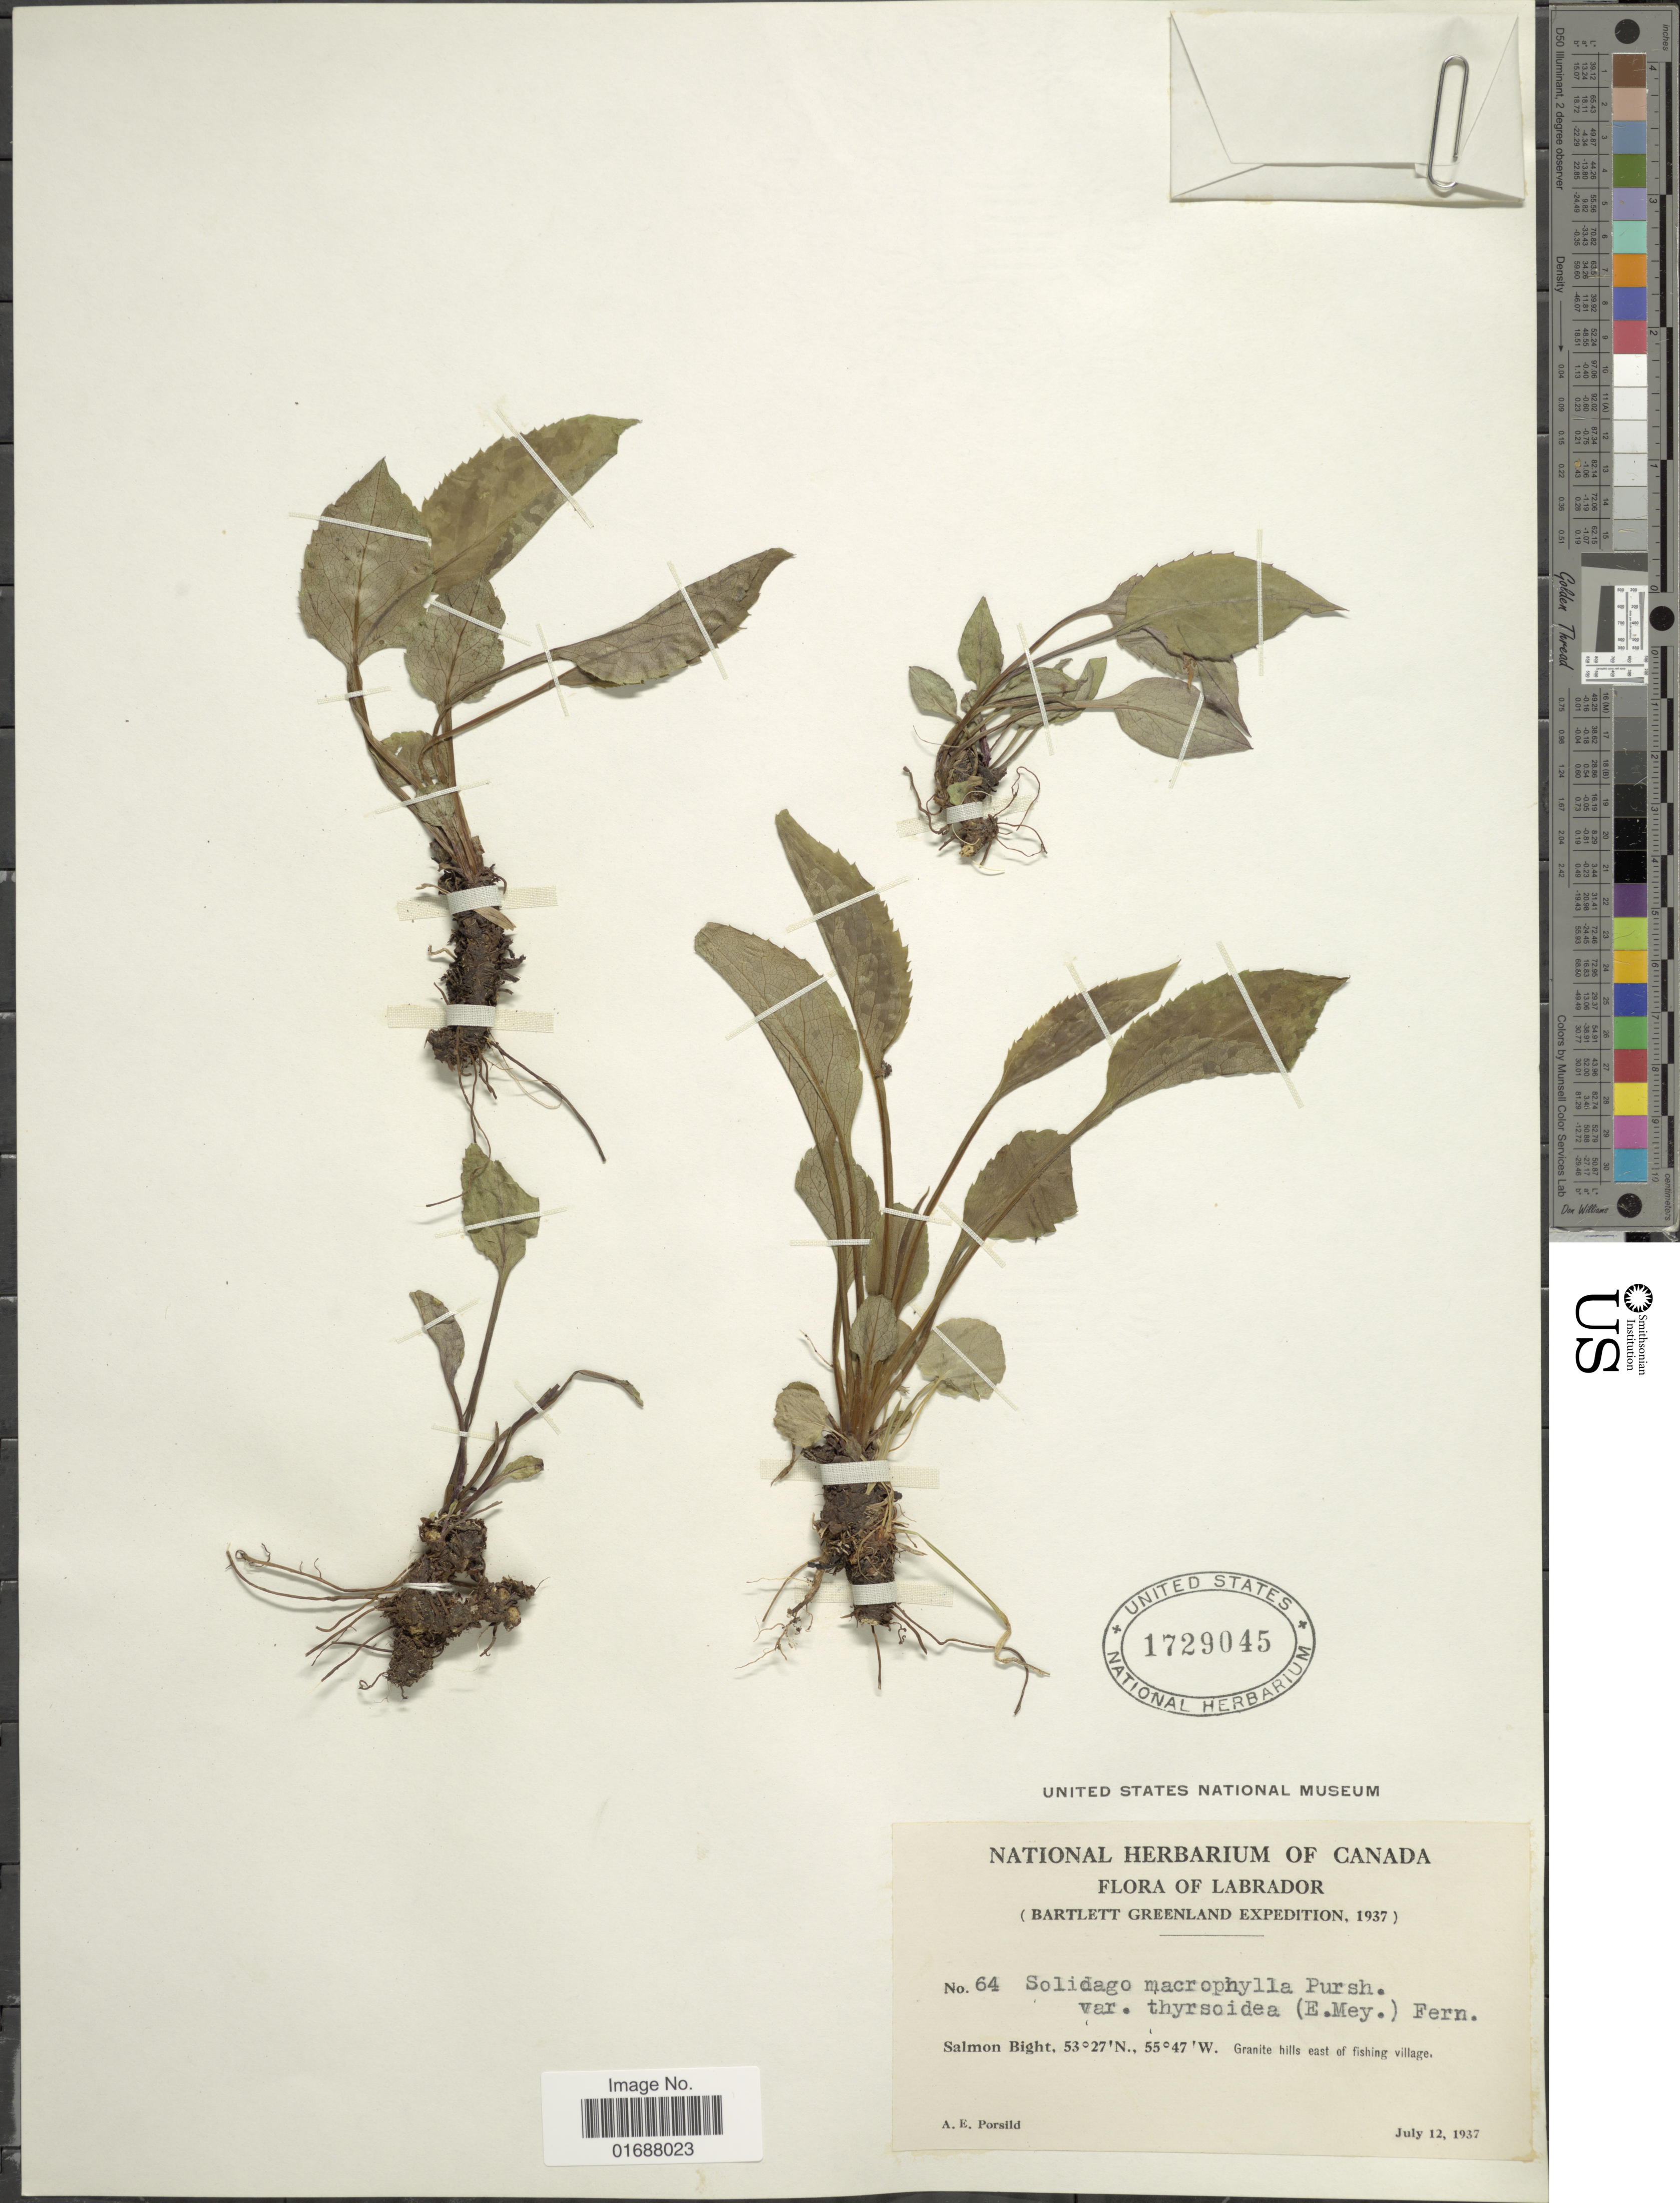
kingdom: Plantae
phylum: Tracheophyta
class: Magnoliopsida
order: Asterales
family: Asteraceae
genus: Solidago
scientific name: Solidago macrophylla var. thyrsoidea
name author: (E. Mey.) Fernald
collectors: A. E. Porsild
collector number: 64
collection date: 1937-07-12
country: Canada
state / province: Newfoundland and Labrador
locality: Labrador, Greenland. Salmon Bight. Granite hills east of fishing village.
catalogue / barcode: US 1729045